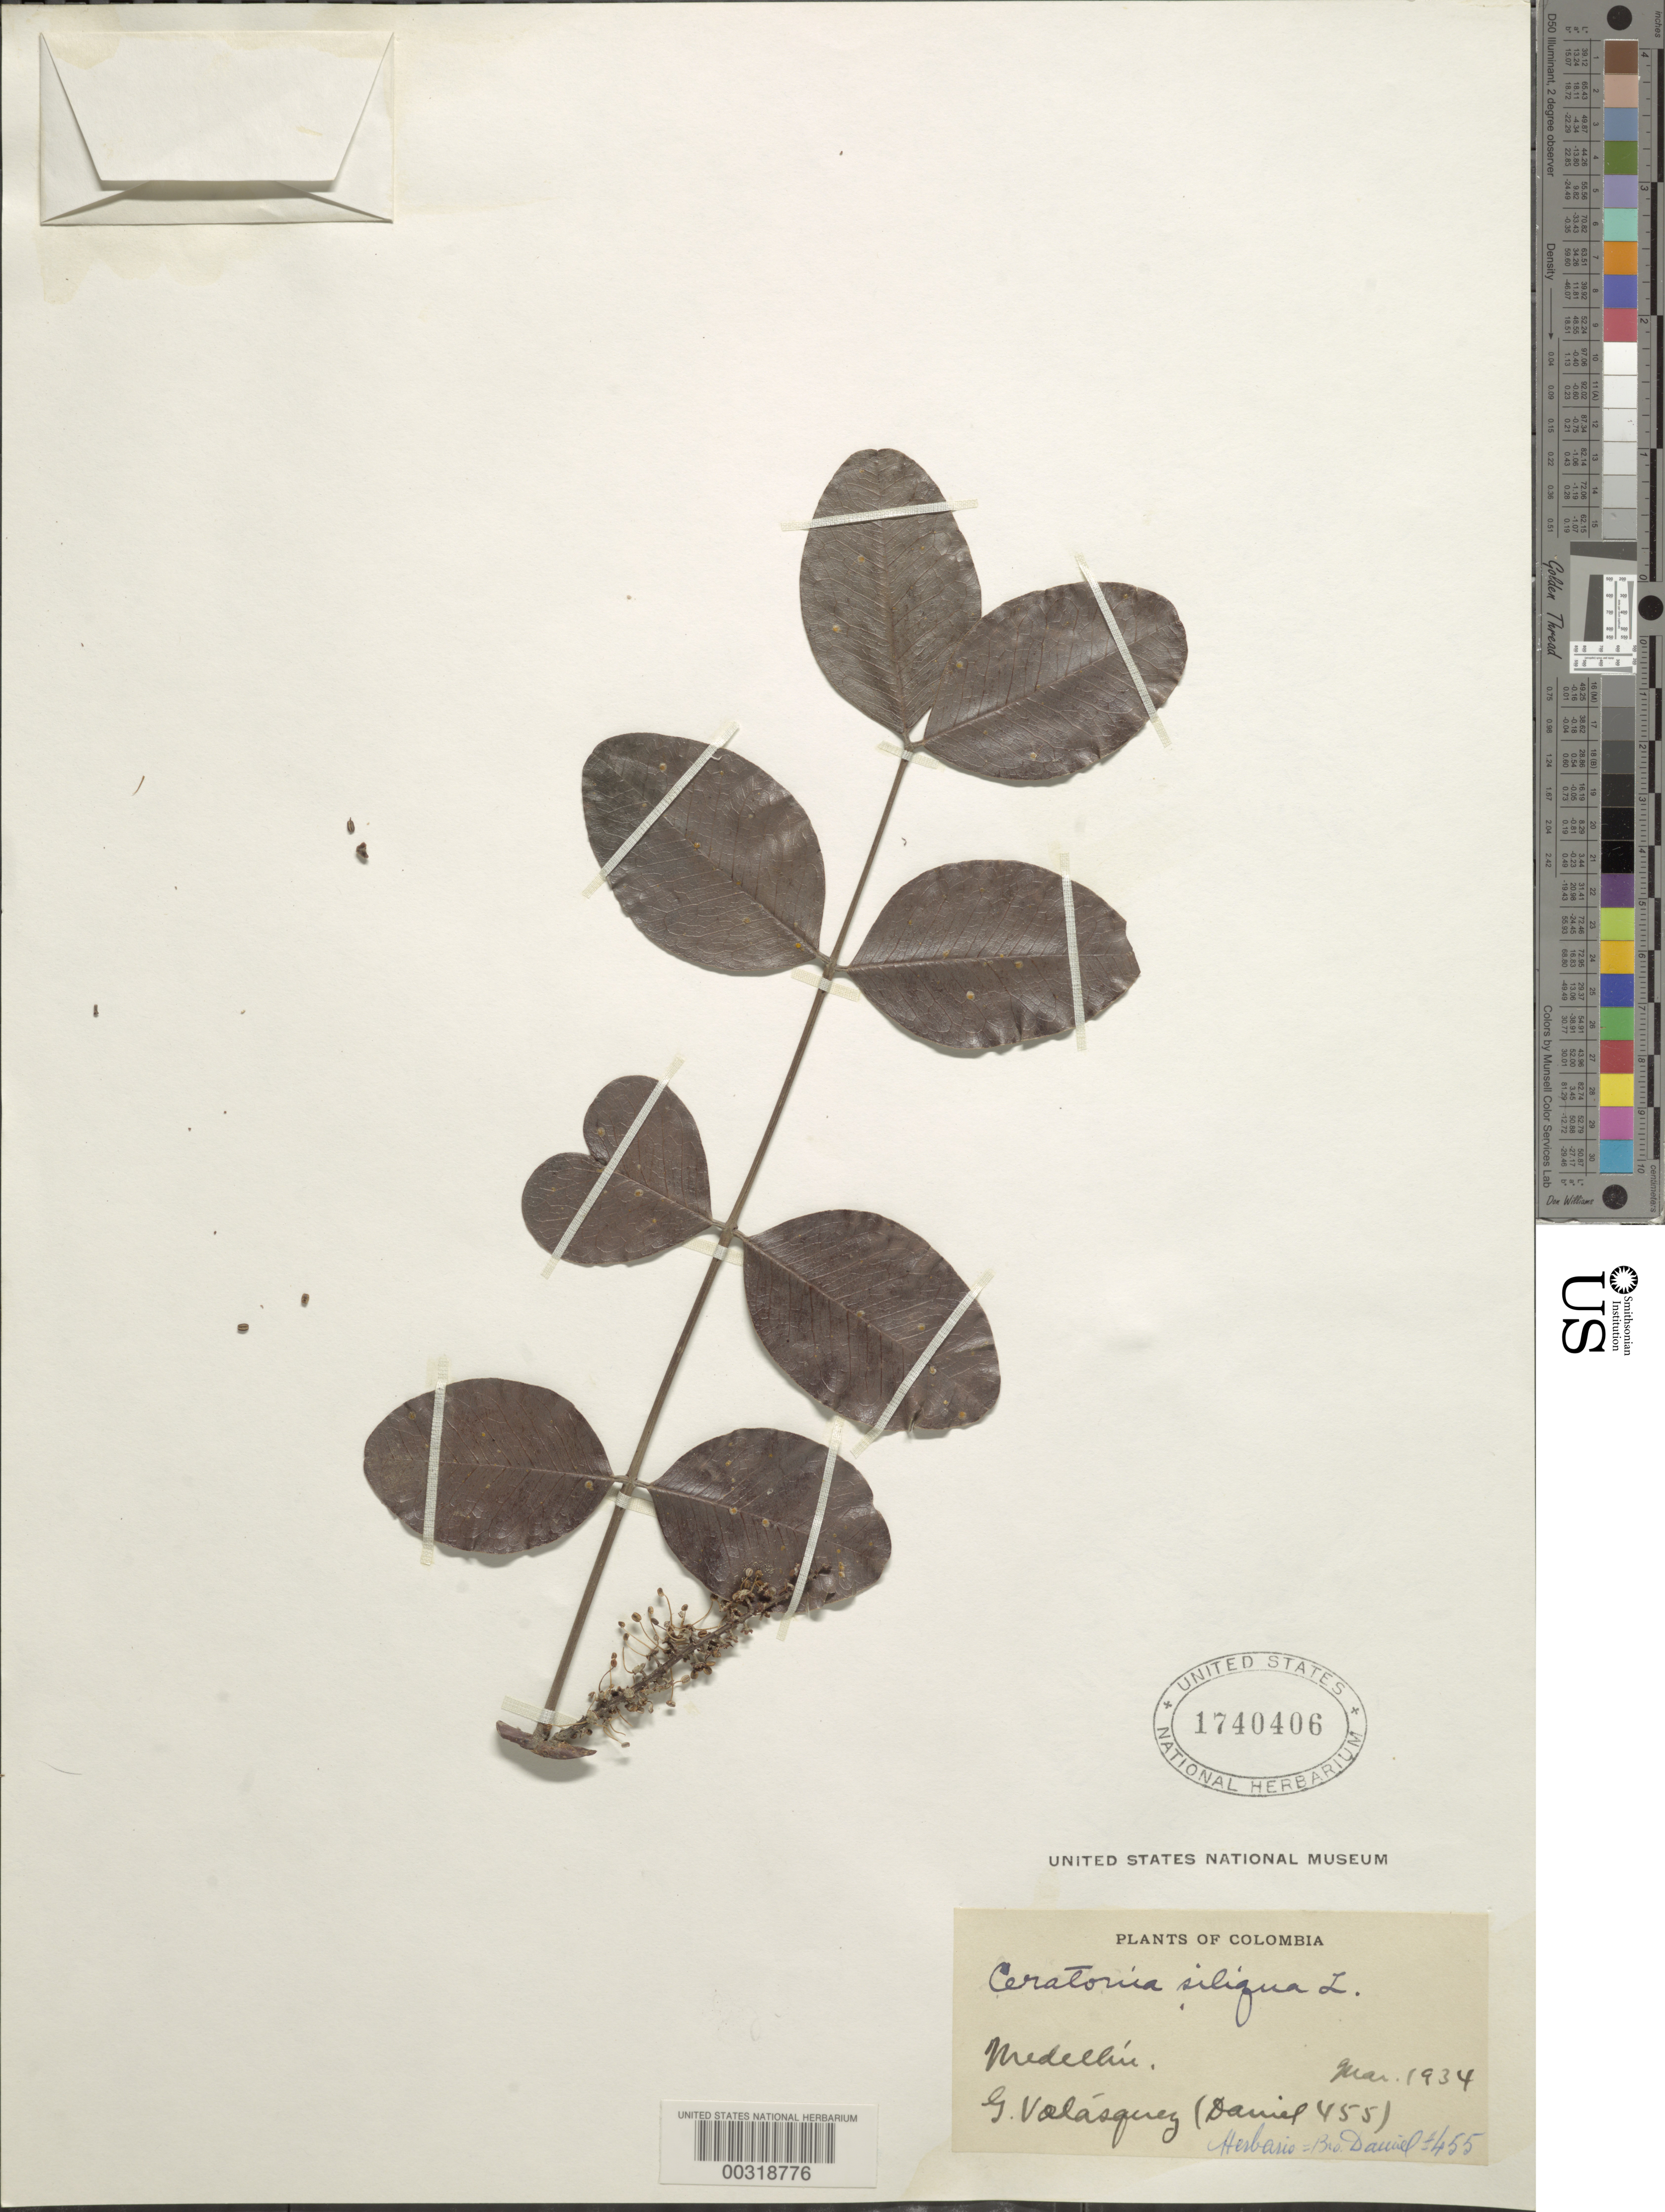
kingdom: Plantae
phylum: Tracheophyta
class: Magnoliopsida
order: Fabales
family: Fabaceae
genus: Ceratonia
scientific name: Ceratonia siliqua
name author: L.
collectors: G. Valasquez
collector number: Daniel 455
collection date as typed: Mar 1934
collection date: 1934-03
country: Colombia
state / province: Antioquia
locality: Medellin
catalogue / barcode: US 1740406